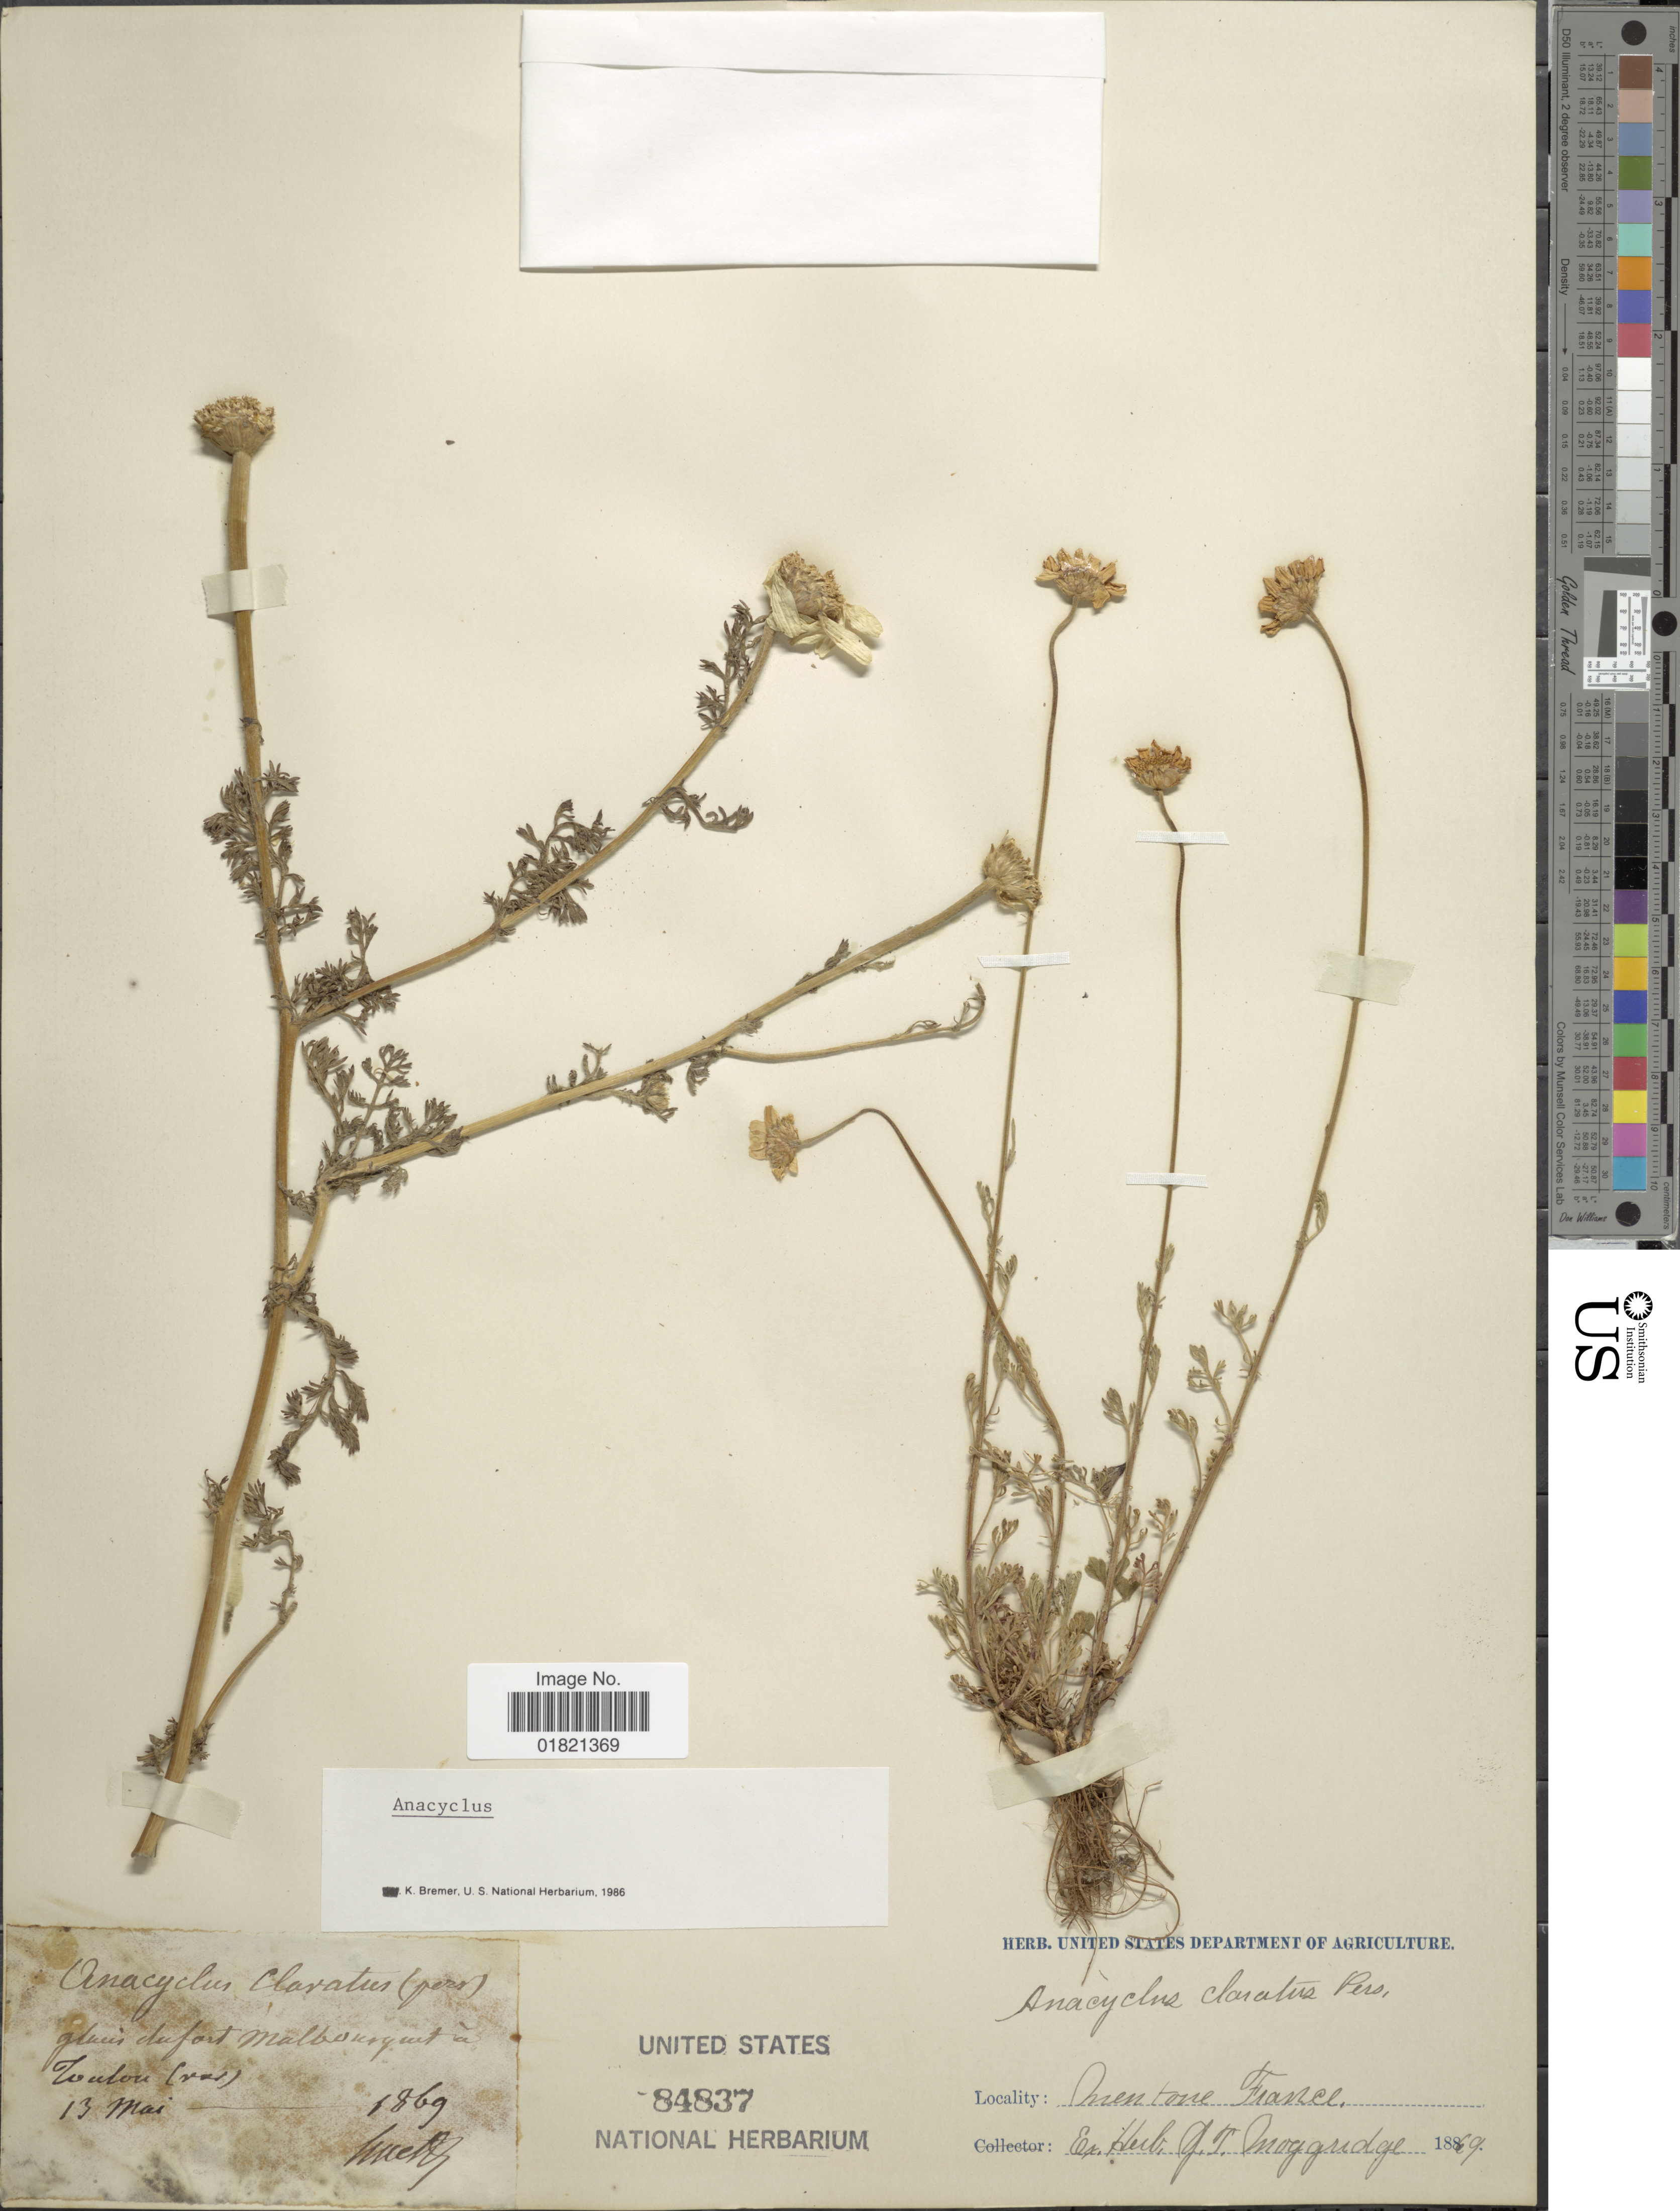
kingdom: Plantae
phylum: Tracheophyta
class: Magnoliopsida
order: Asterales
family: Asteraceae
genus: Anacyclus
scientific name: Anacyclus clavatus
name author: Pers.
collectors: -. Nuetz & J. T. Moggridge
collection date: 1869-05-13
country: France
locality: Toutou (ras). Inentone [interpreted]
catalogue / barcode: US 84837